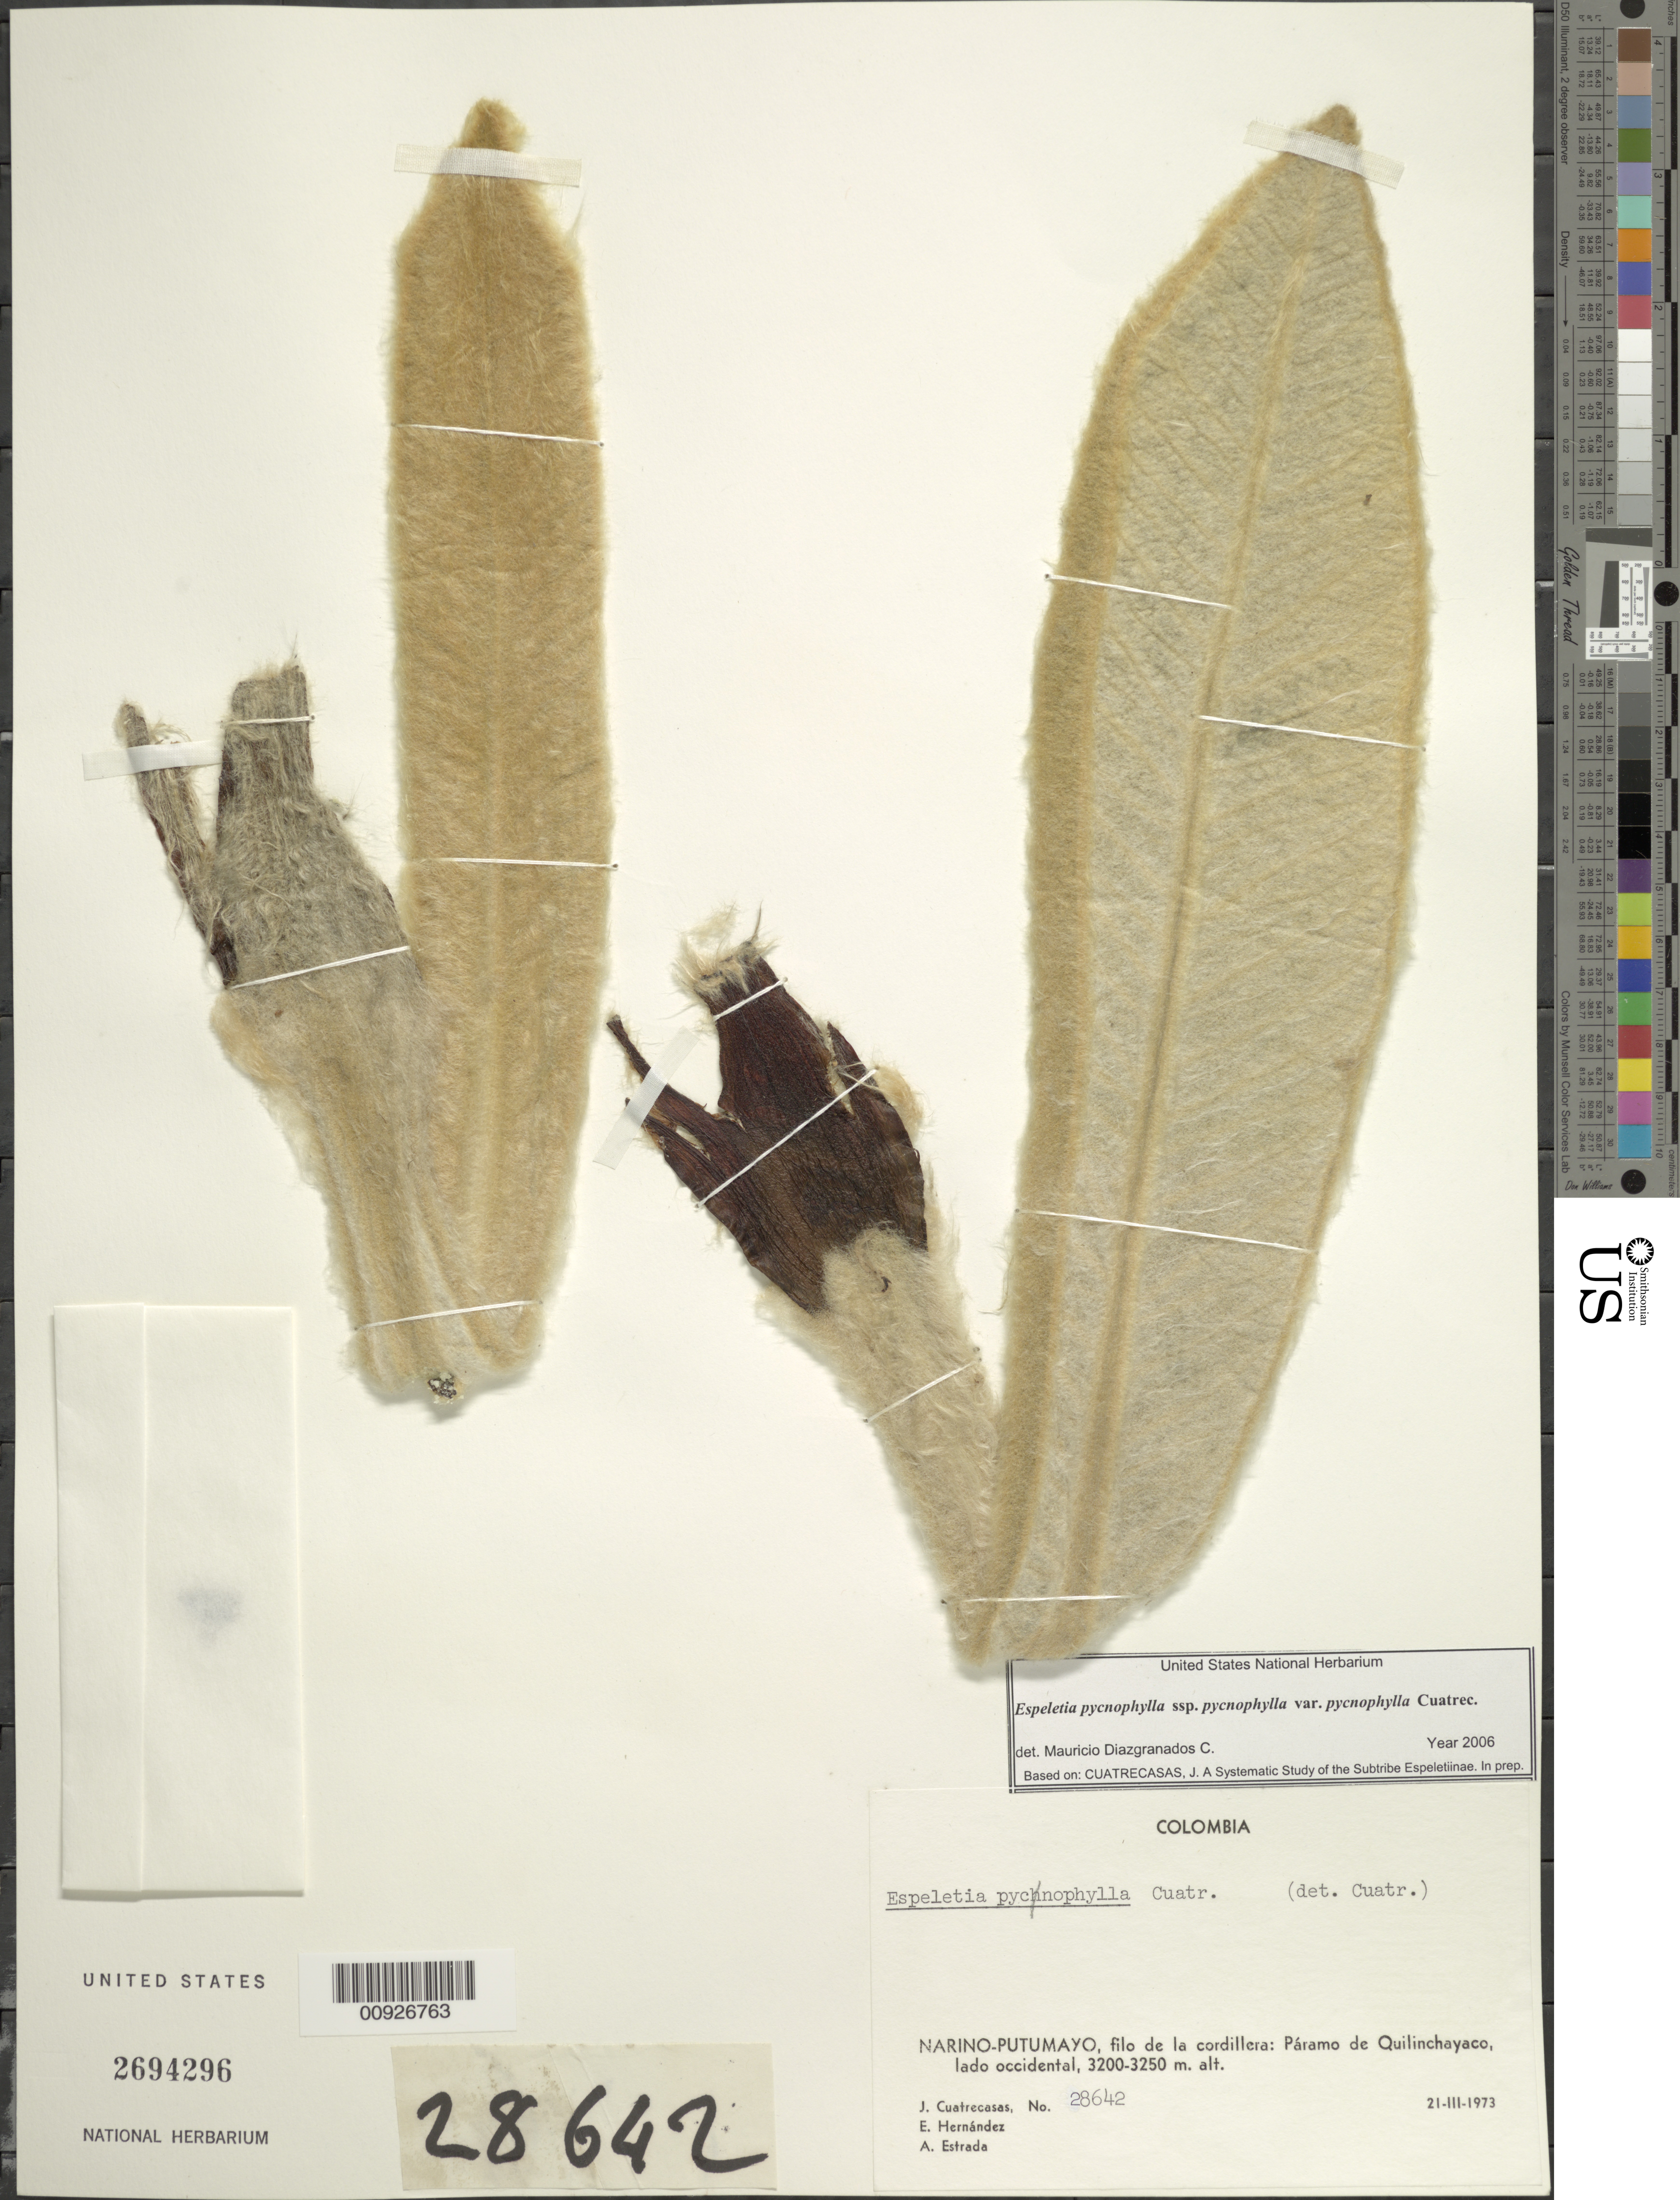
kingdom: Plantae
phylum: Tracheophyta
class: Magnoliopsida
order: Asterales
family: Asteraceae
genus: Espeletia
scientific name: Espeletia pycnophylla var. pycnophylla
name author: Cuatrec.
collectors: J. Cuatrecasas, E. Hernández & A. Estrada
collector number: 28642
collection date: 1973-03-21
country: Colombia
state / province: Putumayo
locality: P. de Quilinchayaco. Filo de La Cordillera, Páramo de Quilinchayaco, Lado Occidental.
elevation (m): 3200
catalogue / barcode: US 2694296